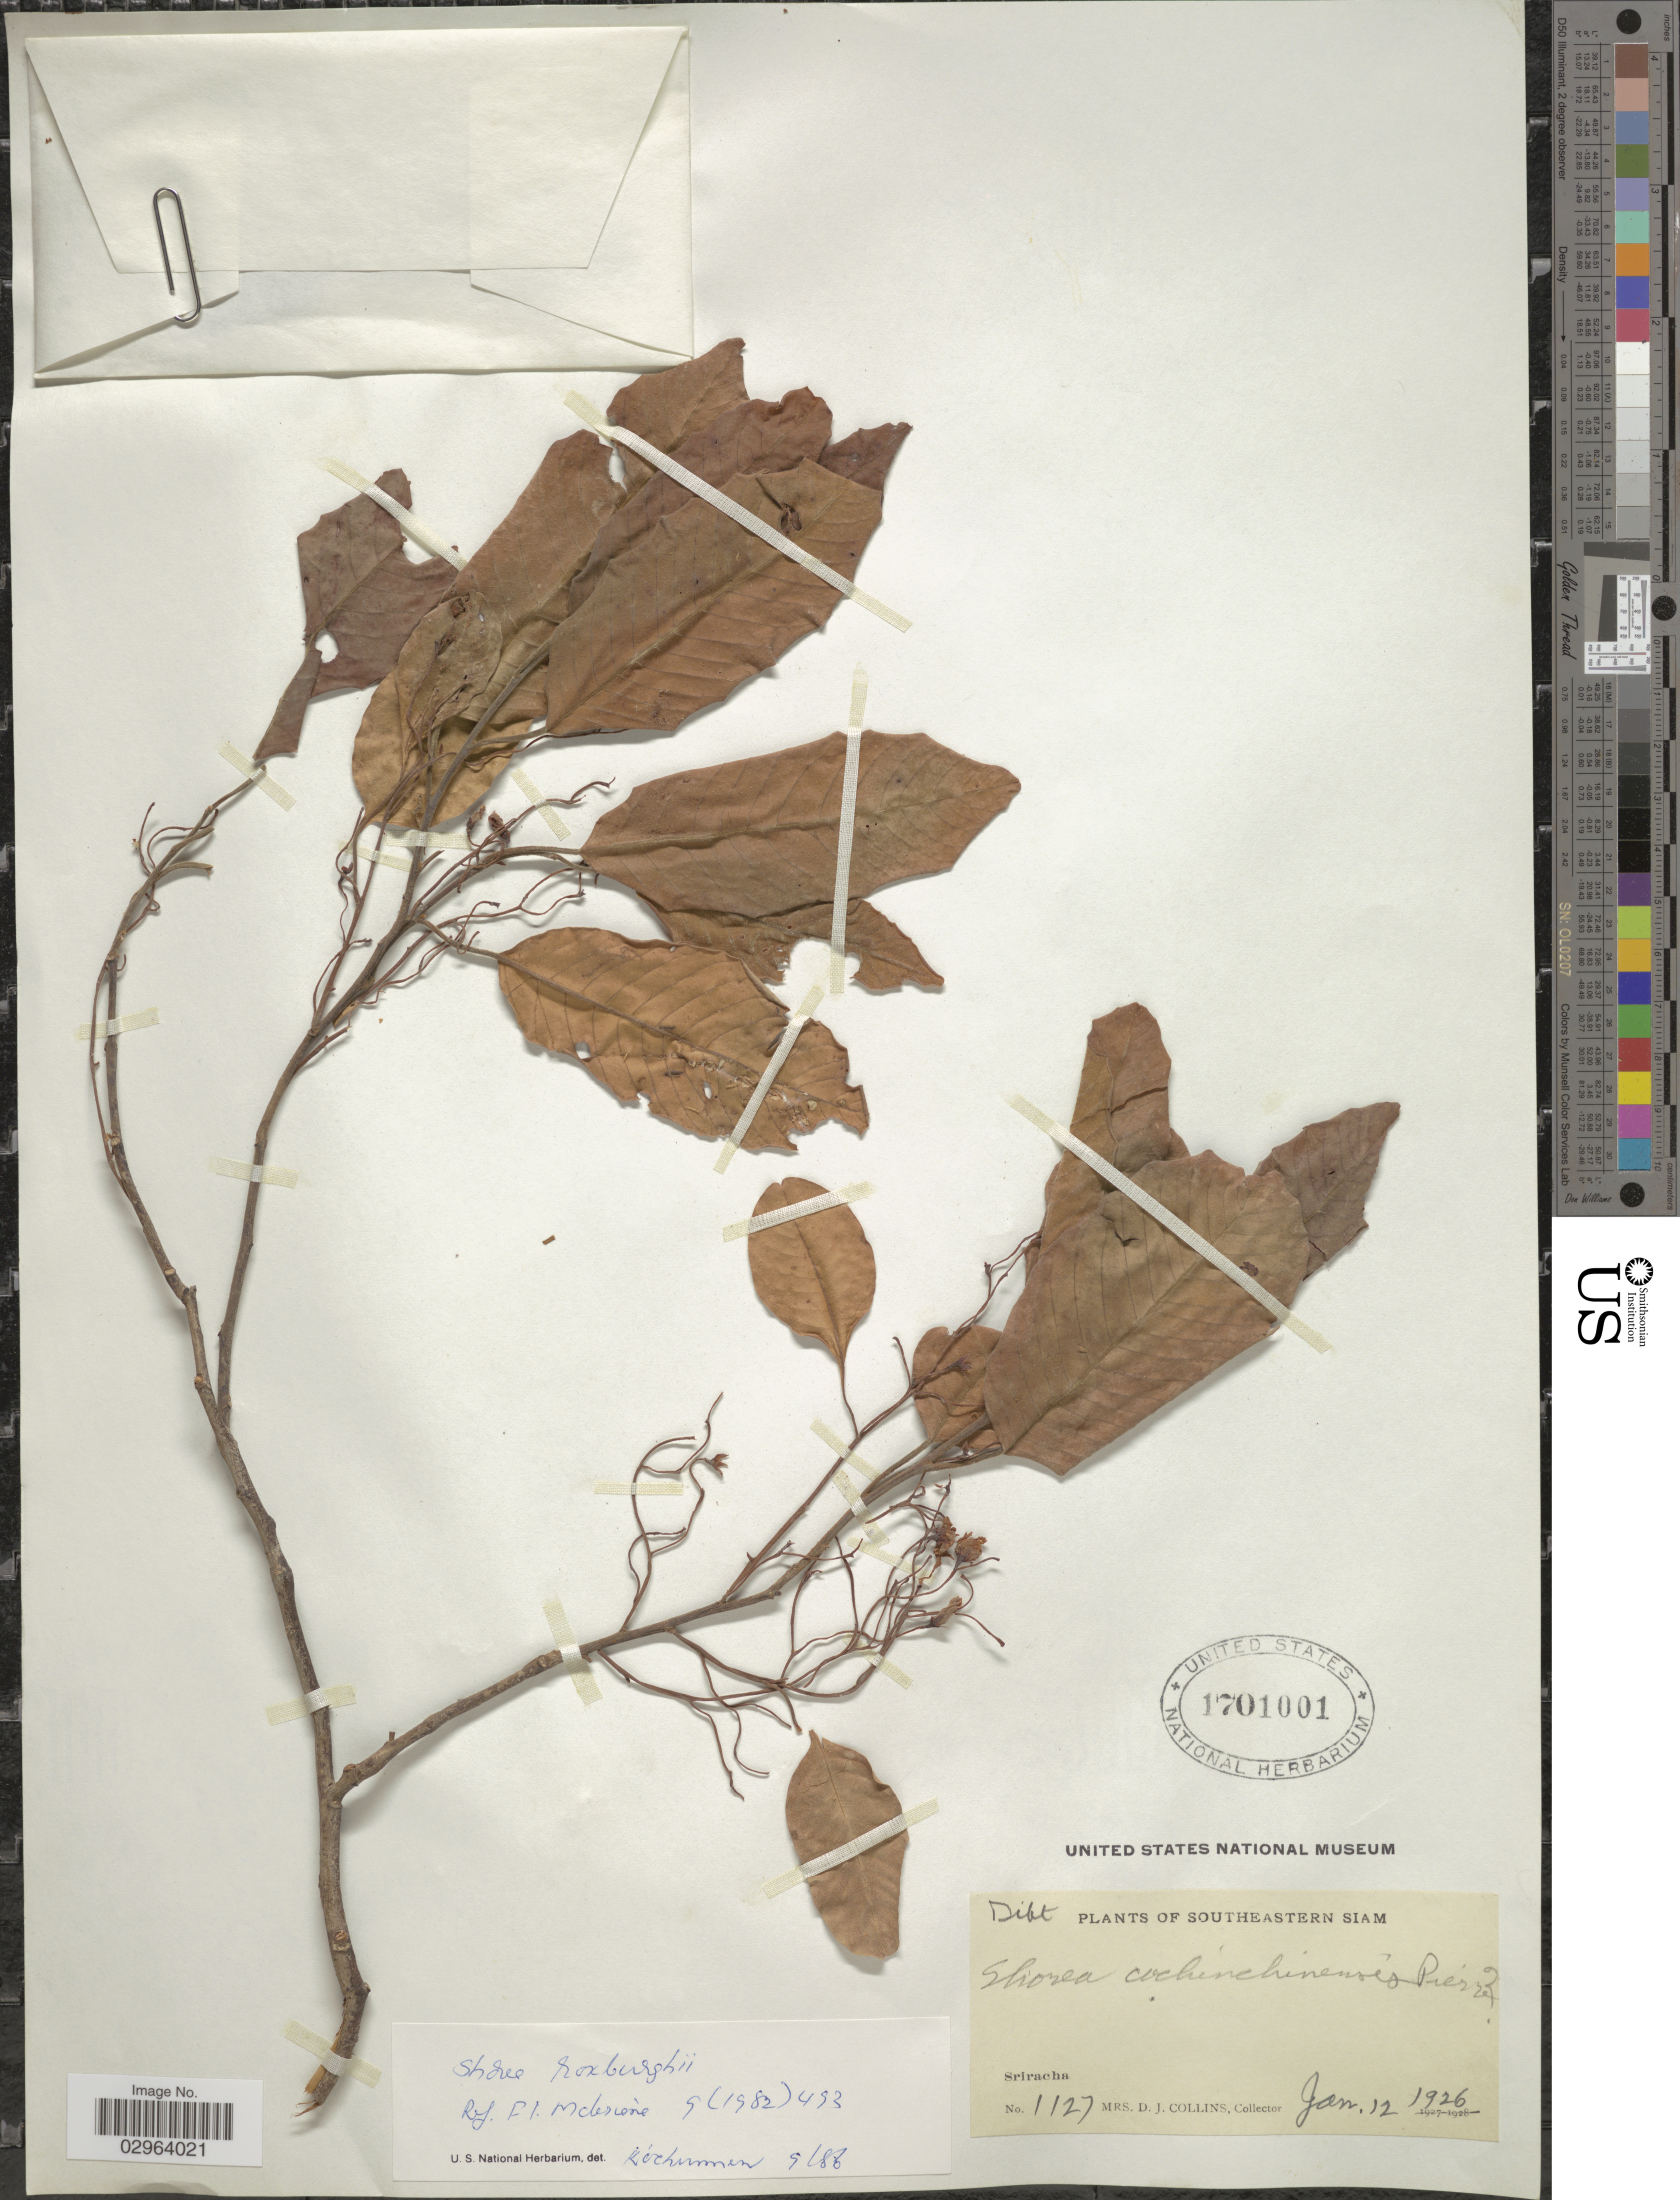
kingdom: Plantae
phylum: Tracheophyta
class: Magnoliopsida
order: Malvales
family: Dipterocarpaceae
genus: Anthoshorea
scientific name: Anthoshorea roxburghii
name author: (G. Don) P.S. Ashton & J. Heck.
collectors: Mrs. D. J. Collins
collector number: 1127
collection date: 1926-01-12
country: Thailand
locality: Southeastern Siam. Sriracha.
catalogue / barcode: US 1701001